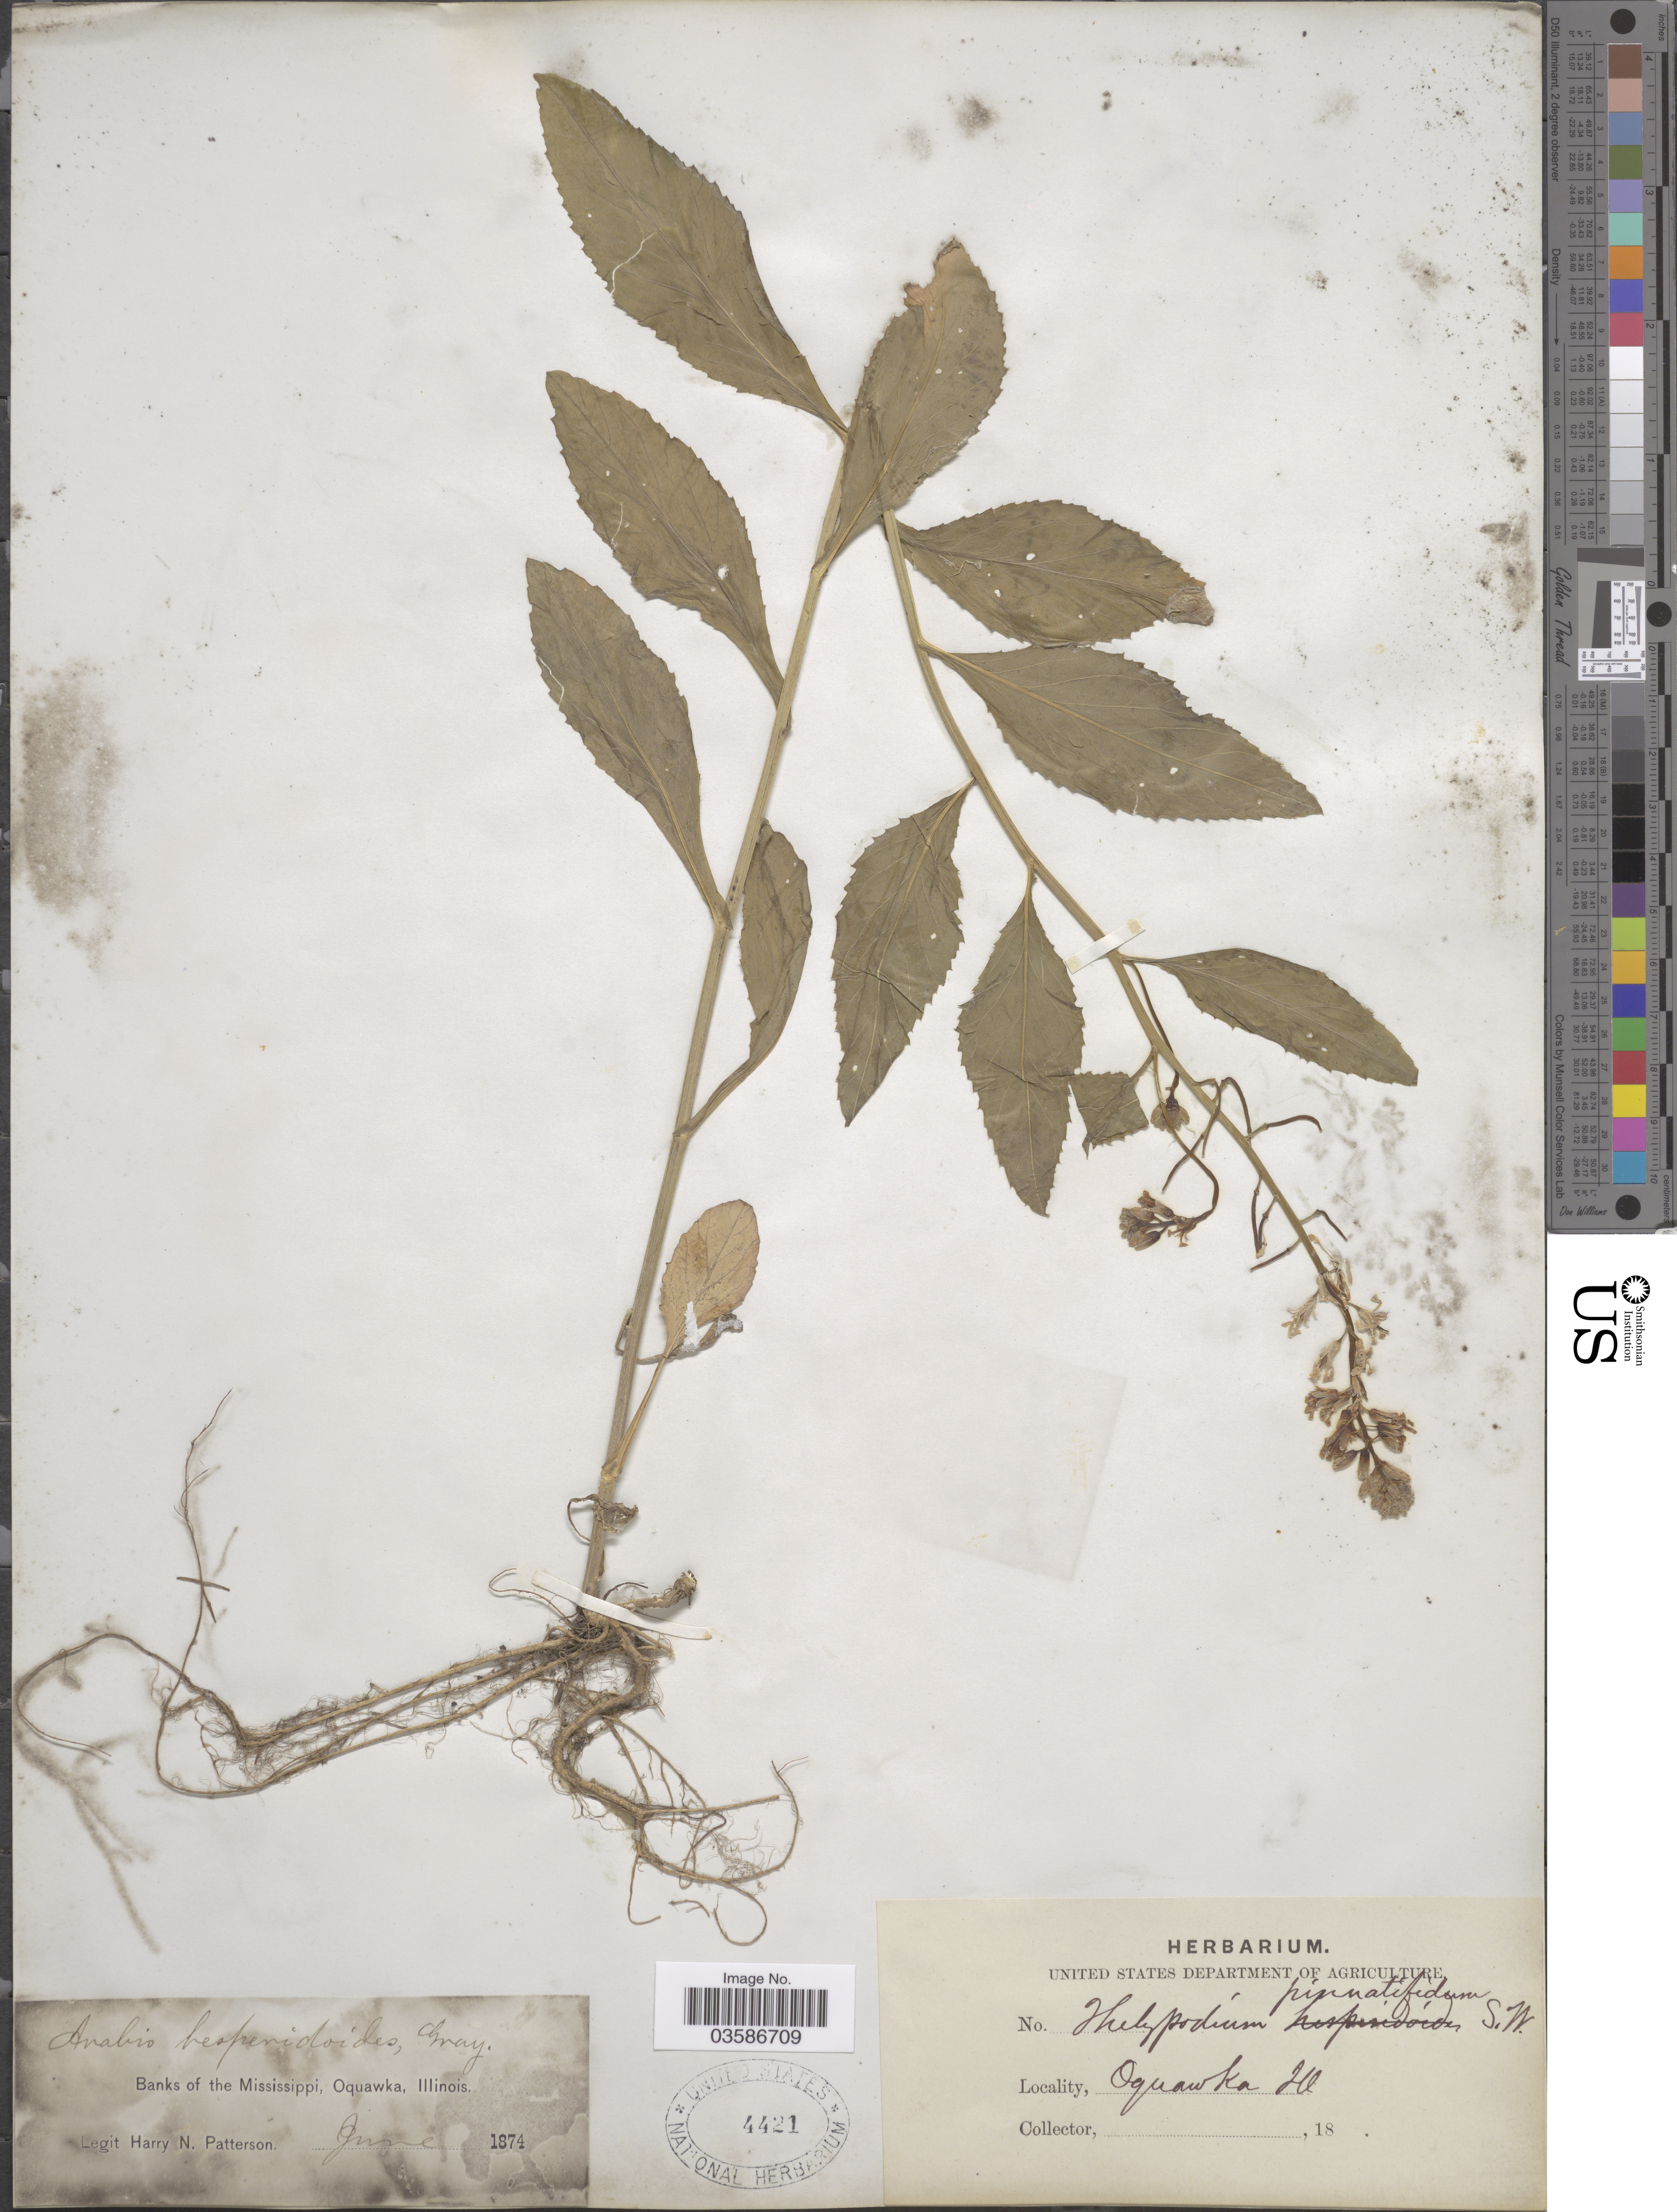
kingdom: Plantae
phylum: Tracheophyta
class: Magnoliopsida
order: Brassicales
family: Brassicaceae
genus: Iodanthus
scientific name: Iodanthus pinnatifidus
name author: (Michx.) Steud.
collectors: H. N. Patterson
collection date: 1874-06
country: United States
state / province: Illinois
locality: Banks of the Mississippi, Oquawka.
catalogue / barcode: US 4421